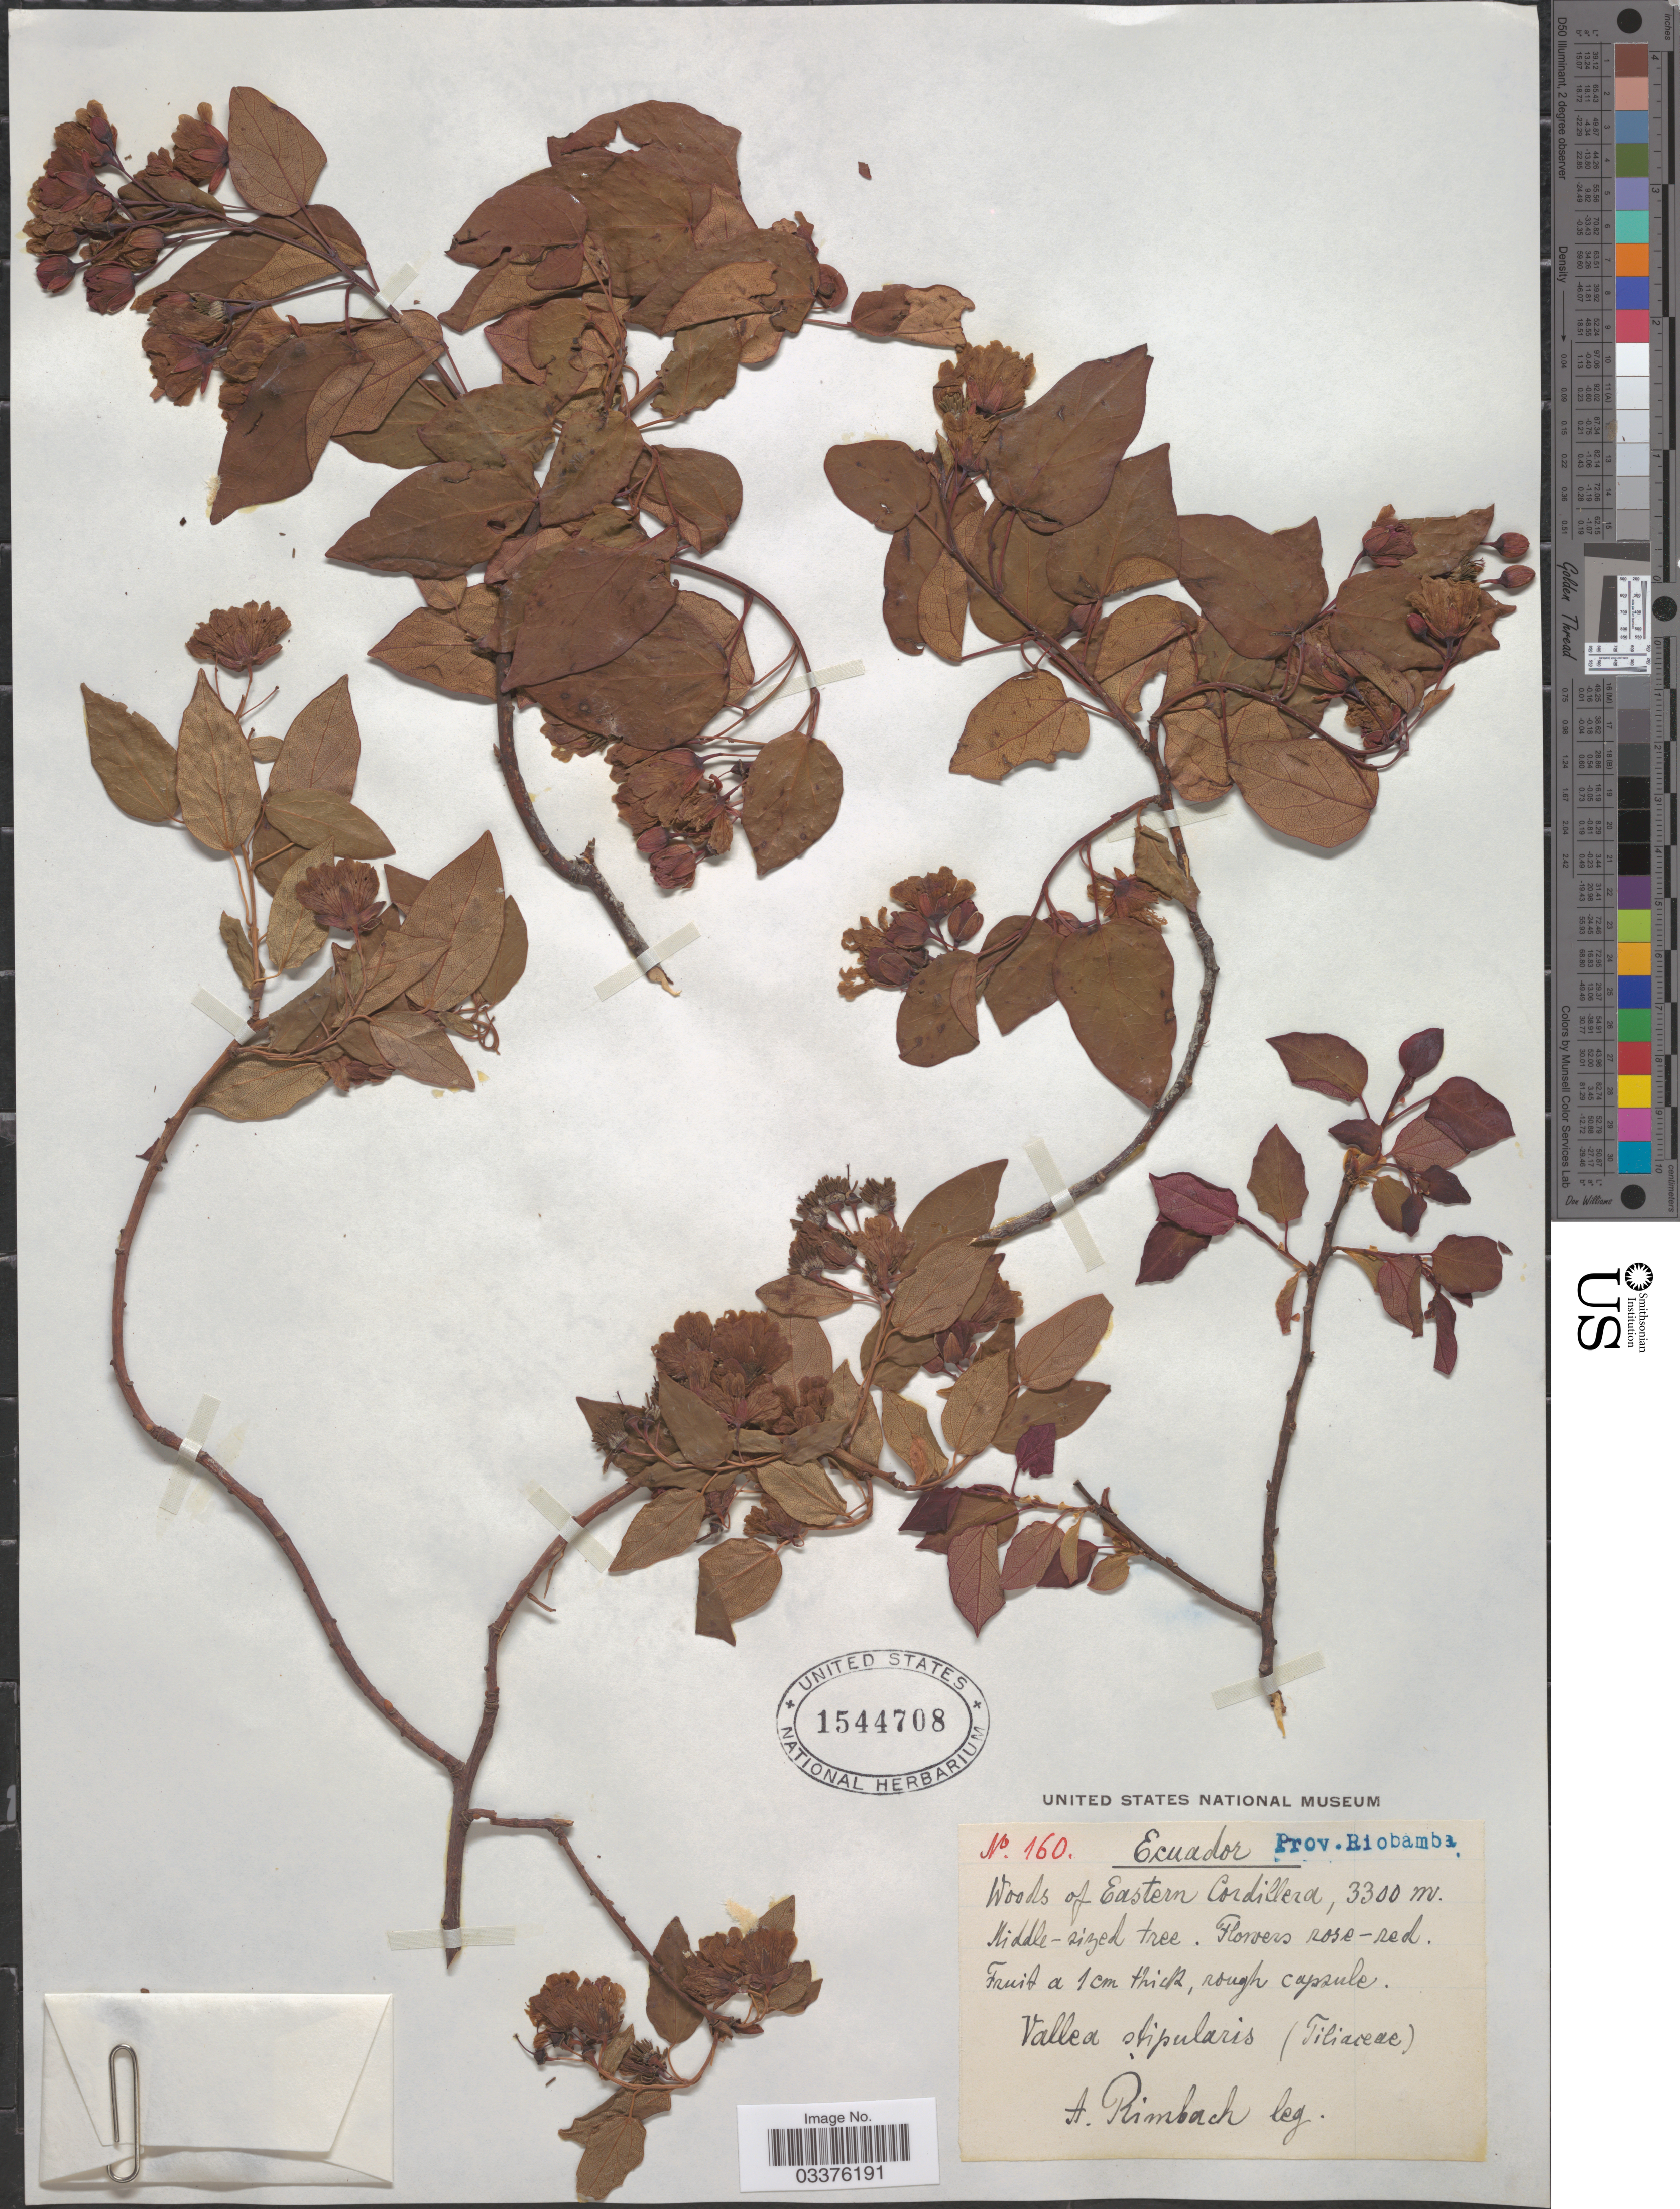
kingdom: Plantae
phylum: Tracheophyta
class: Magnoliopsida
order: Oxalidales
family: Elaeocarpaceae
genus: Vallea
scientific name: Vallea pubescens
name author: Kunth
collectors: A. Rimbach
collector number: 160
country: Ecuador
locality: Prov. Riobamba, Woods of Eastern Cordillera.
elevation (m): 3300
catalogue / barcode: US 1544708